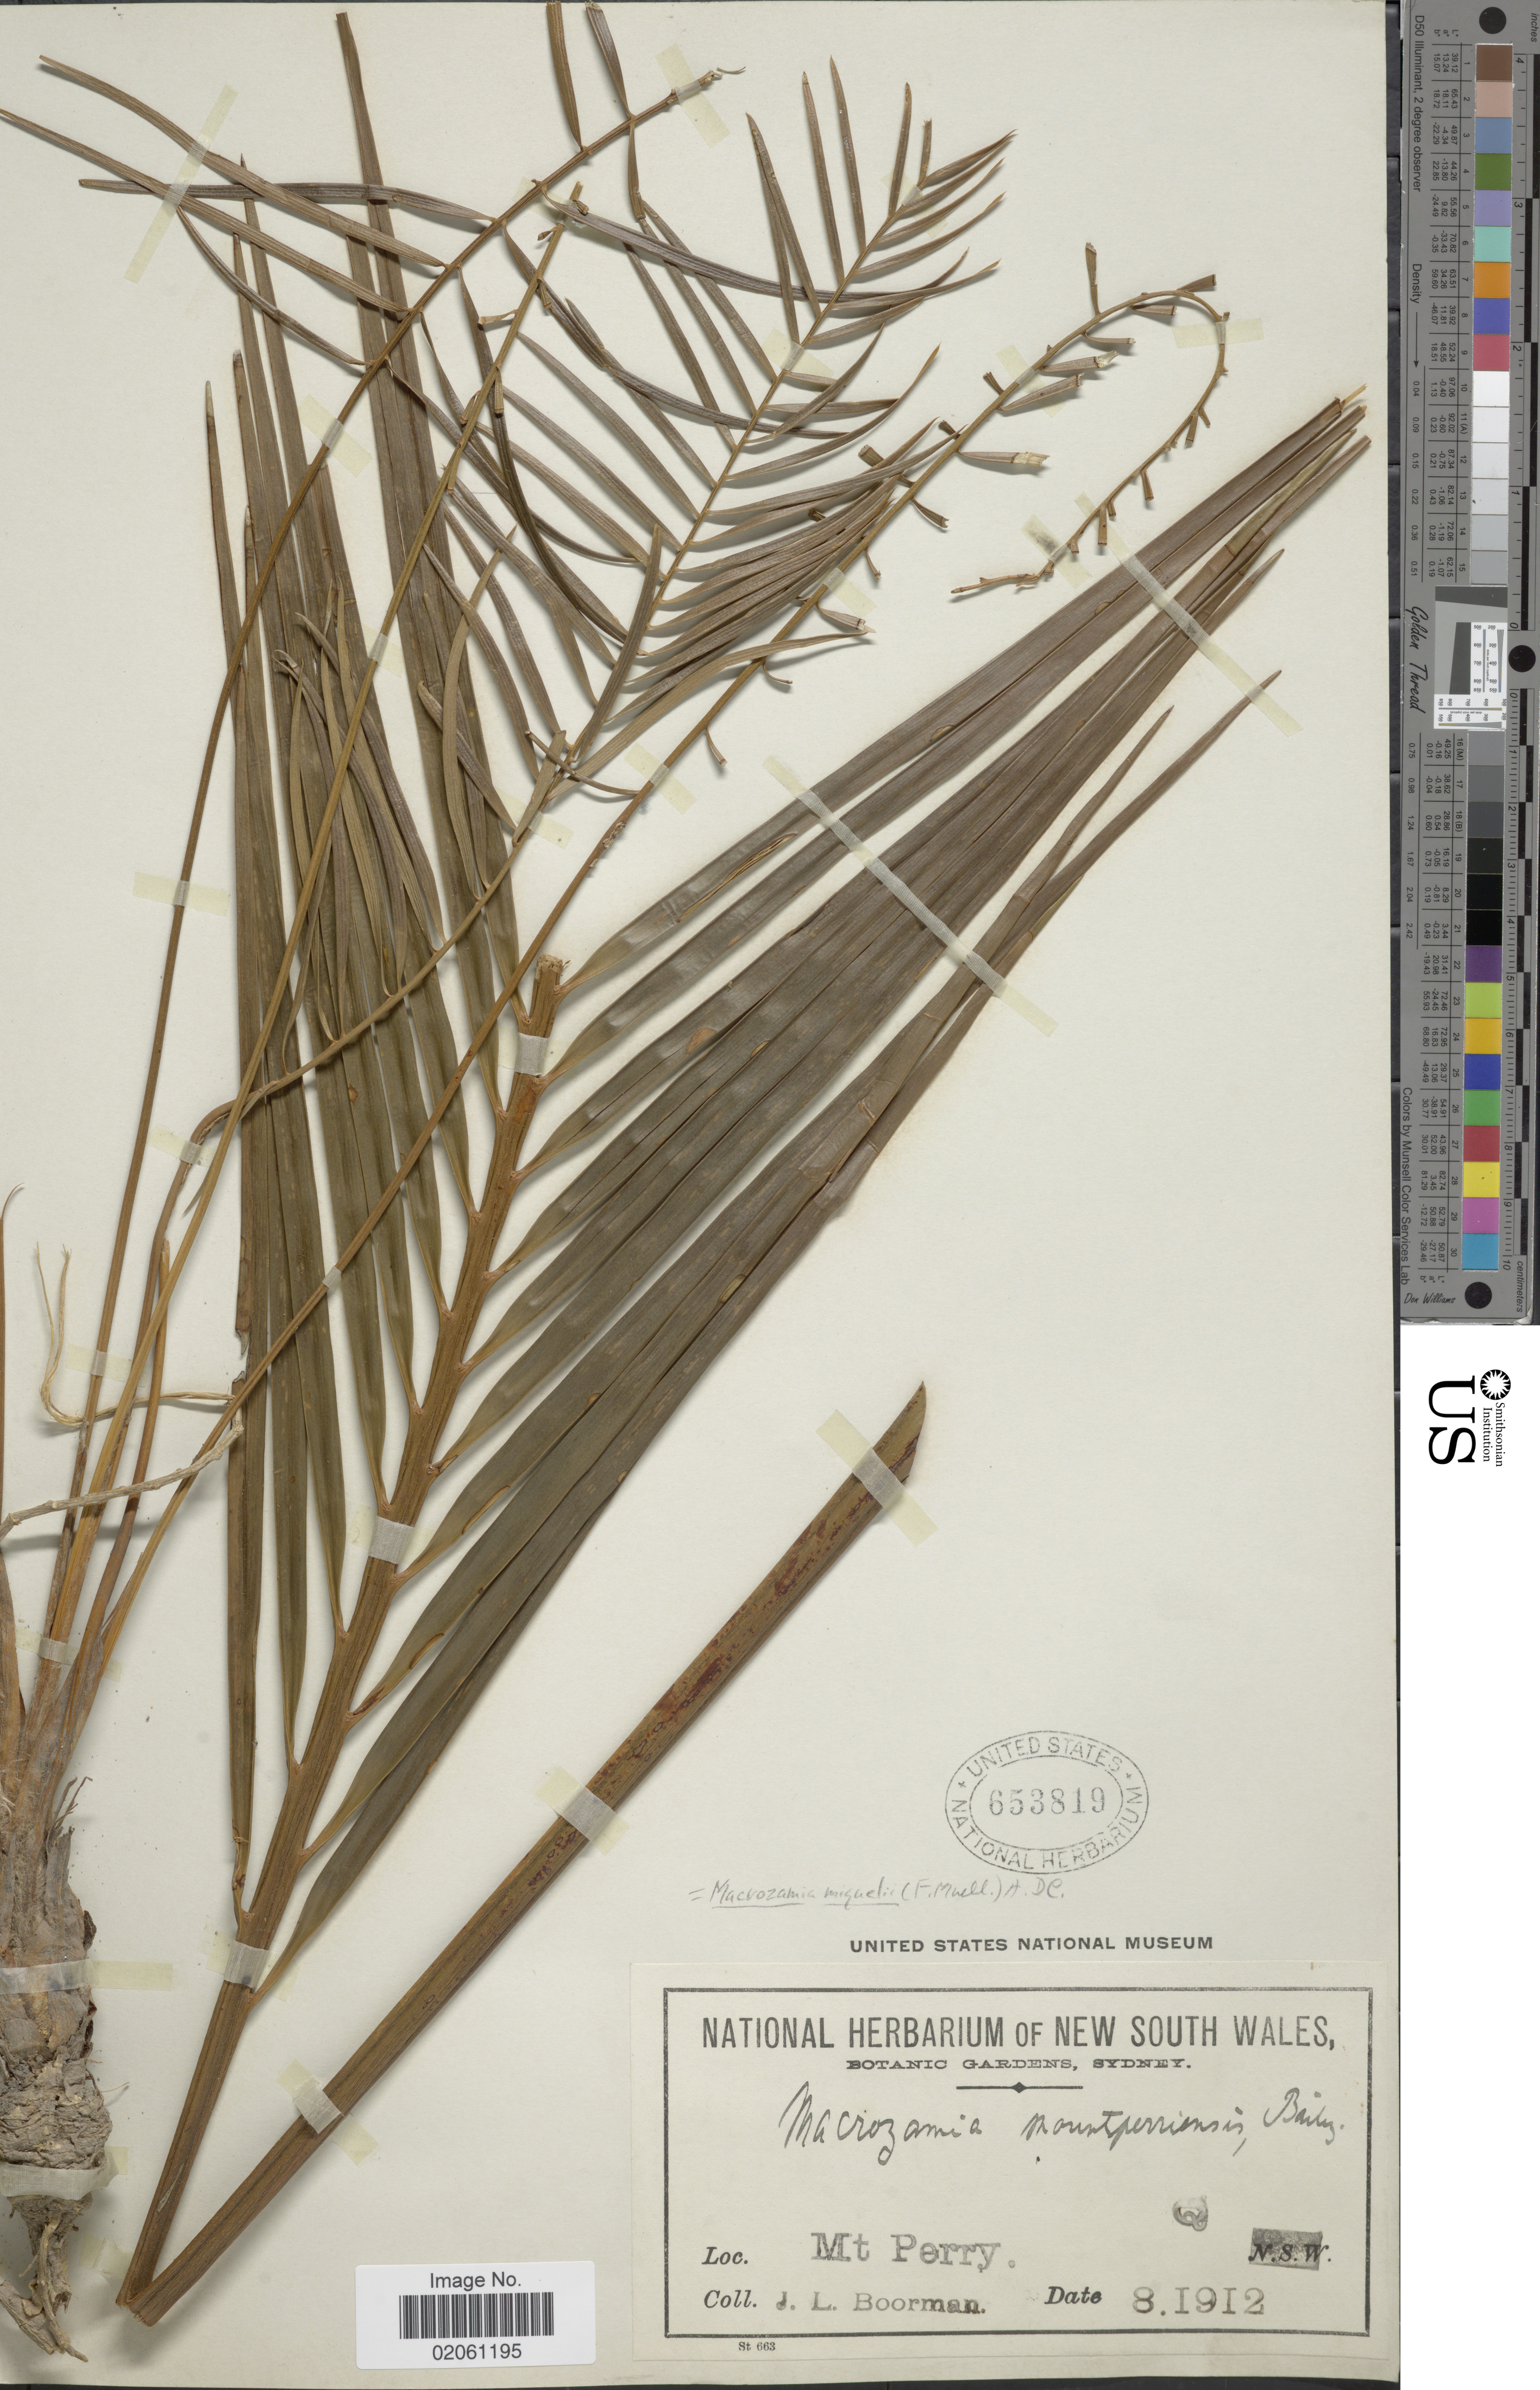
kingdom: Plantae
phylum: Tracheophyta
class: Cycadopsida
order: Cycadales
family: Zamiaceae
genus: Macrozamia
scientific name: Macrozamia miquelii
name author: (F. Muell.) A. DC.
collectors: J. Boorman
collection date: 1912-08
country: Australia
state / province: New South Wales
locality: Mt. Perry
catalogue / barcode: US 653819